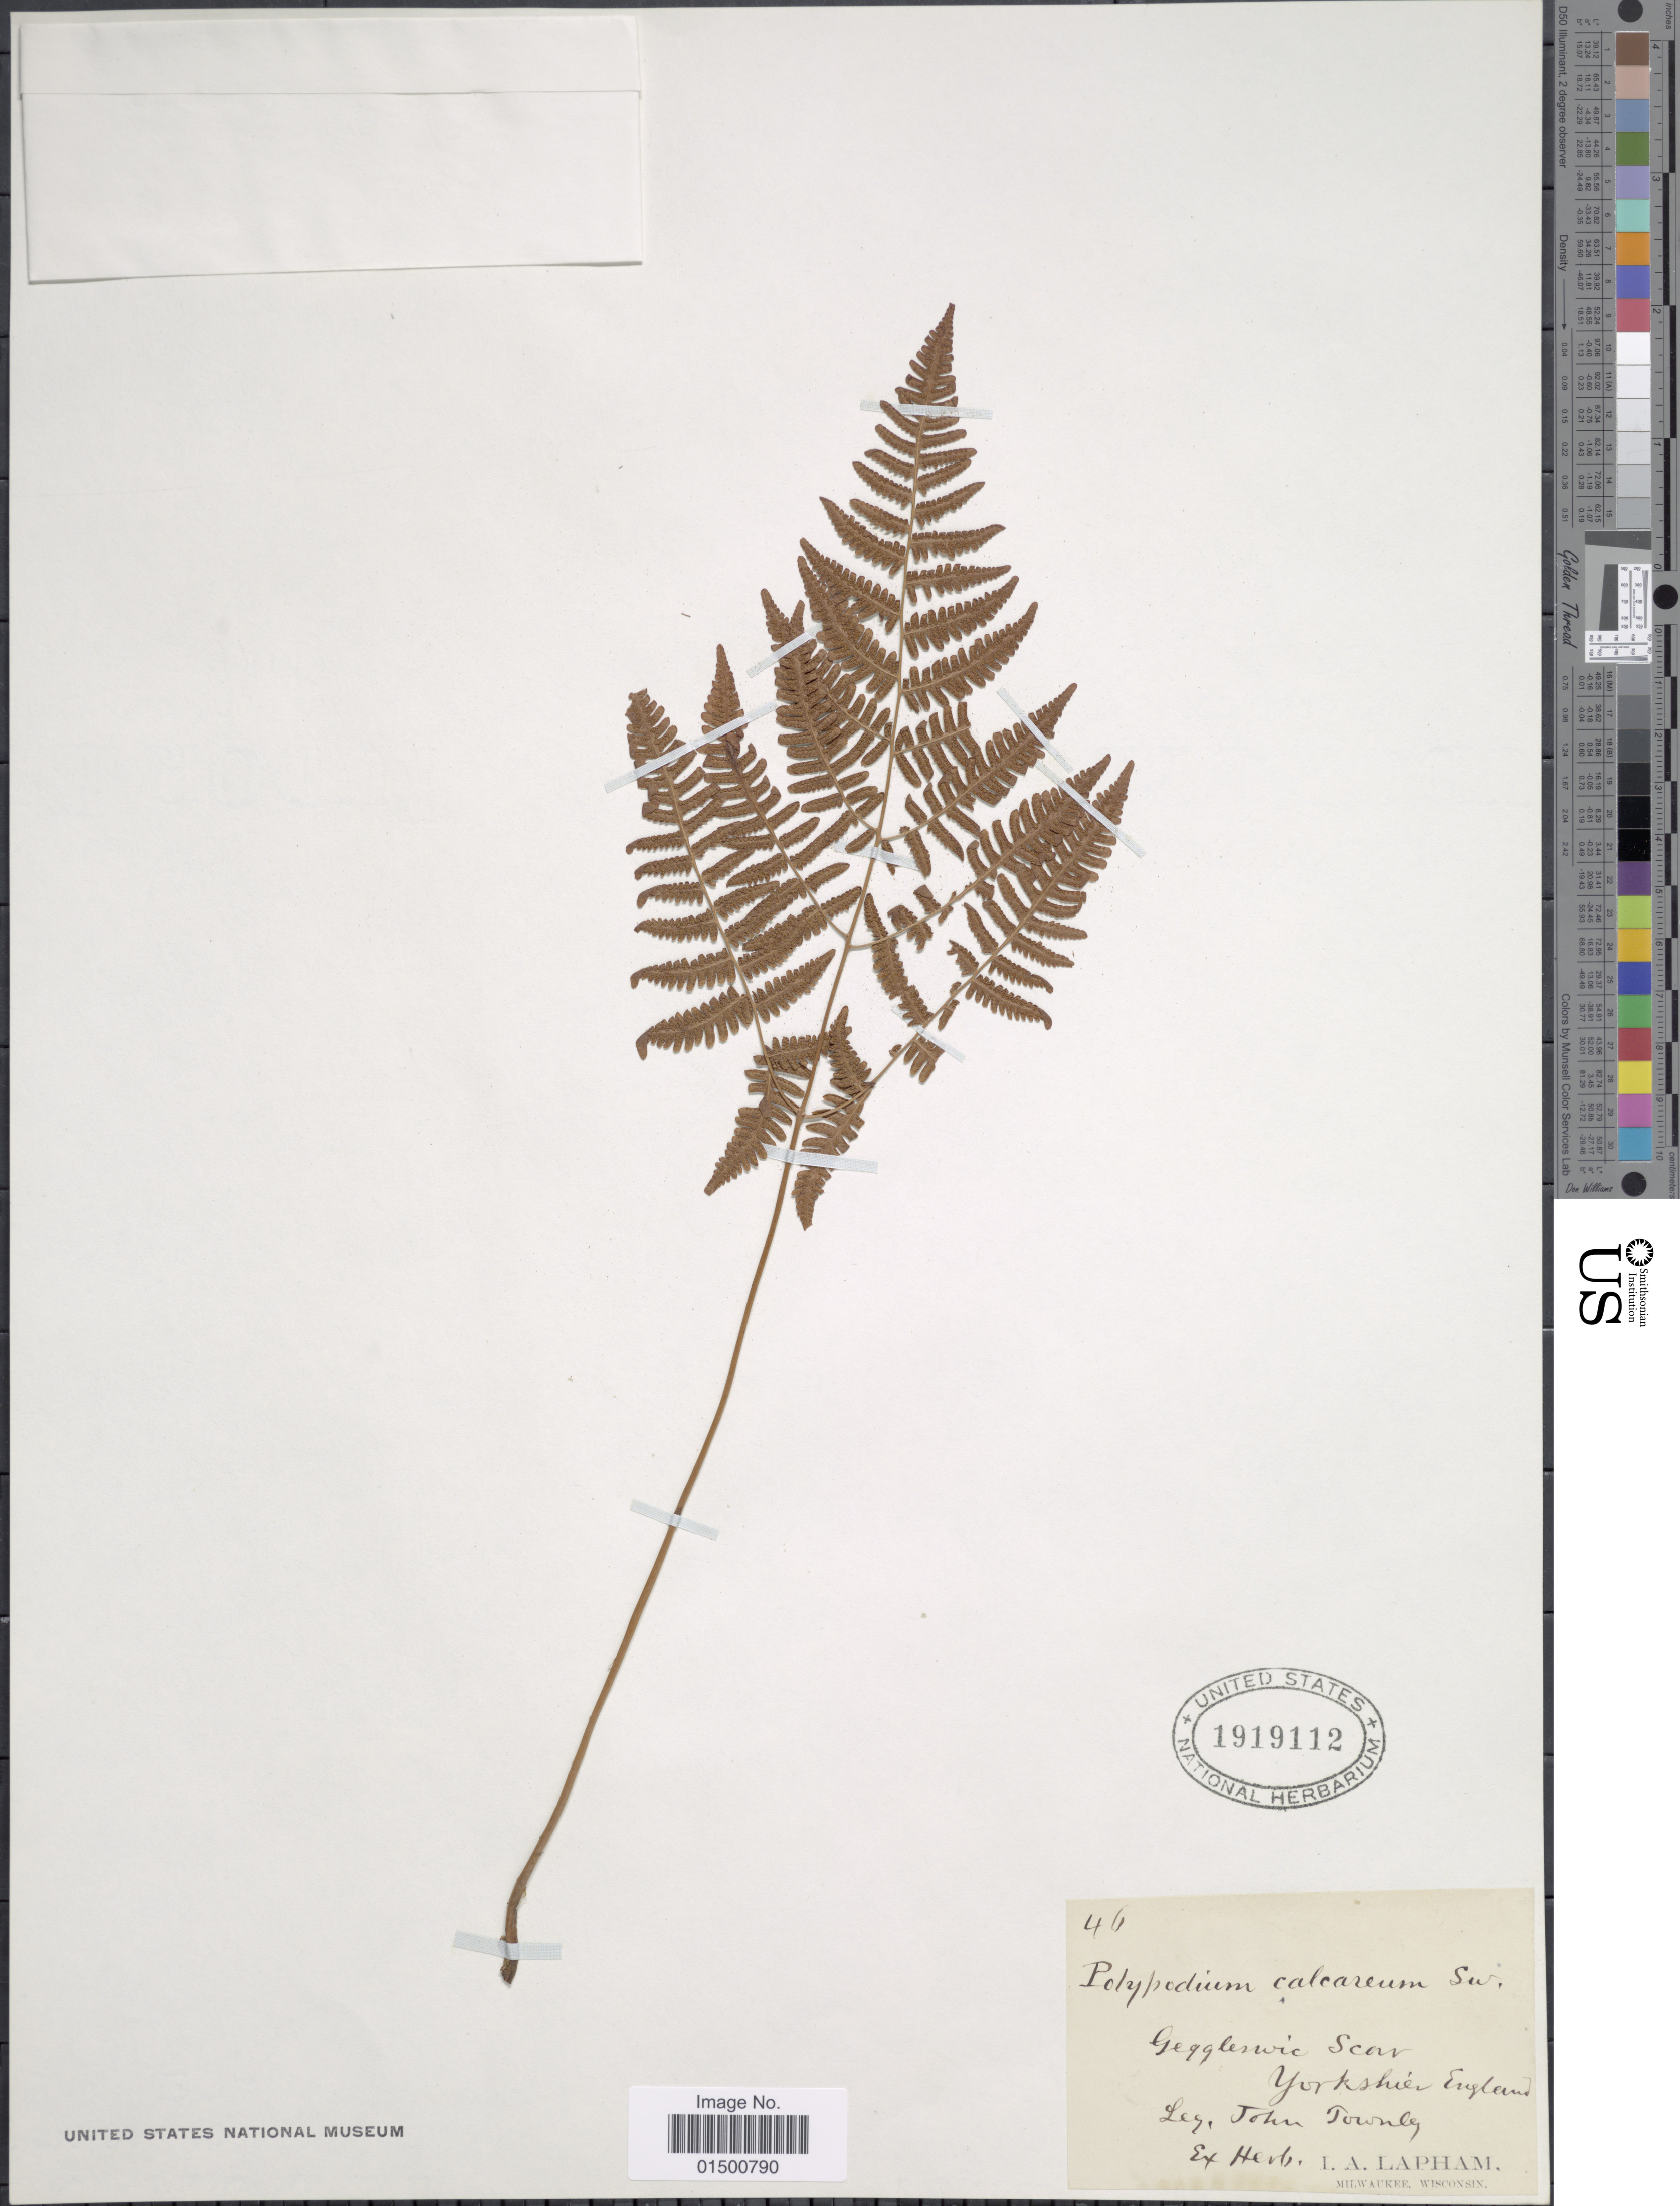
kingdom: Plantae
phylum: Tracheophyta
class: Polypodiopsida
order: Polypodiales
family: Cystopteridaceae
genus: Gymnocarpium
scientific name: Gymnocarpium robertianum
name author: (Hoffm.) Newman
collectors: J. Townley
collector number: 46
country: United Kingdom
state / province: England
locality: Giggleswick Scar, Yorkshire, England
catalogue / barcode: US 1919112